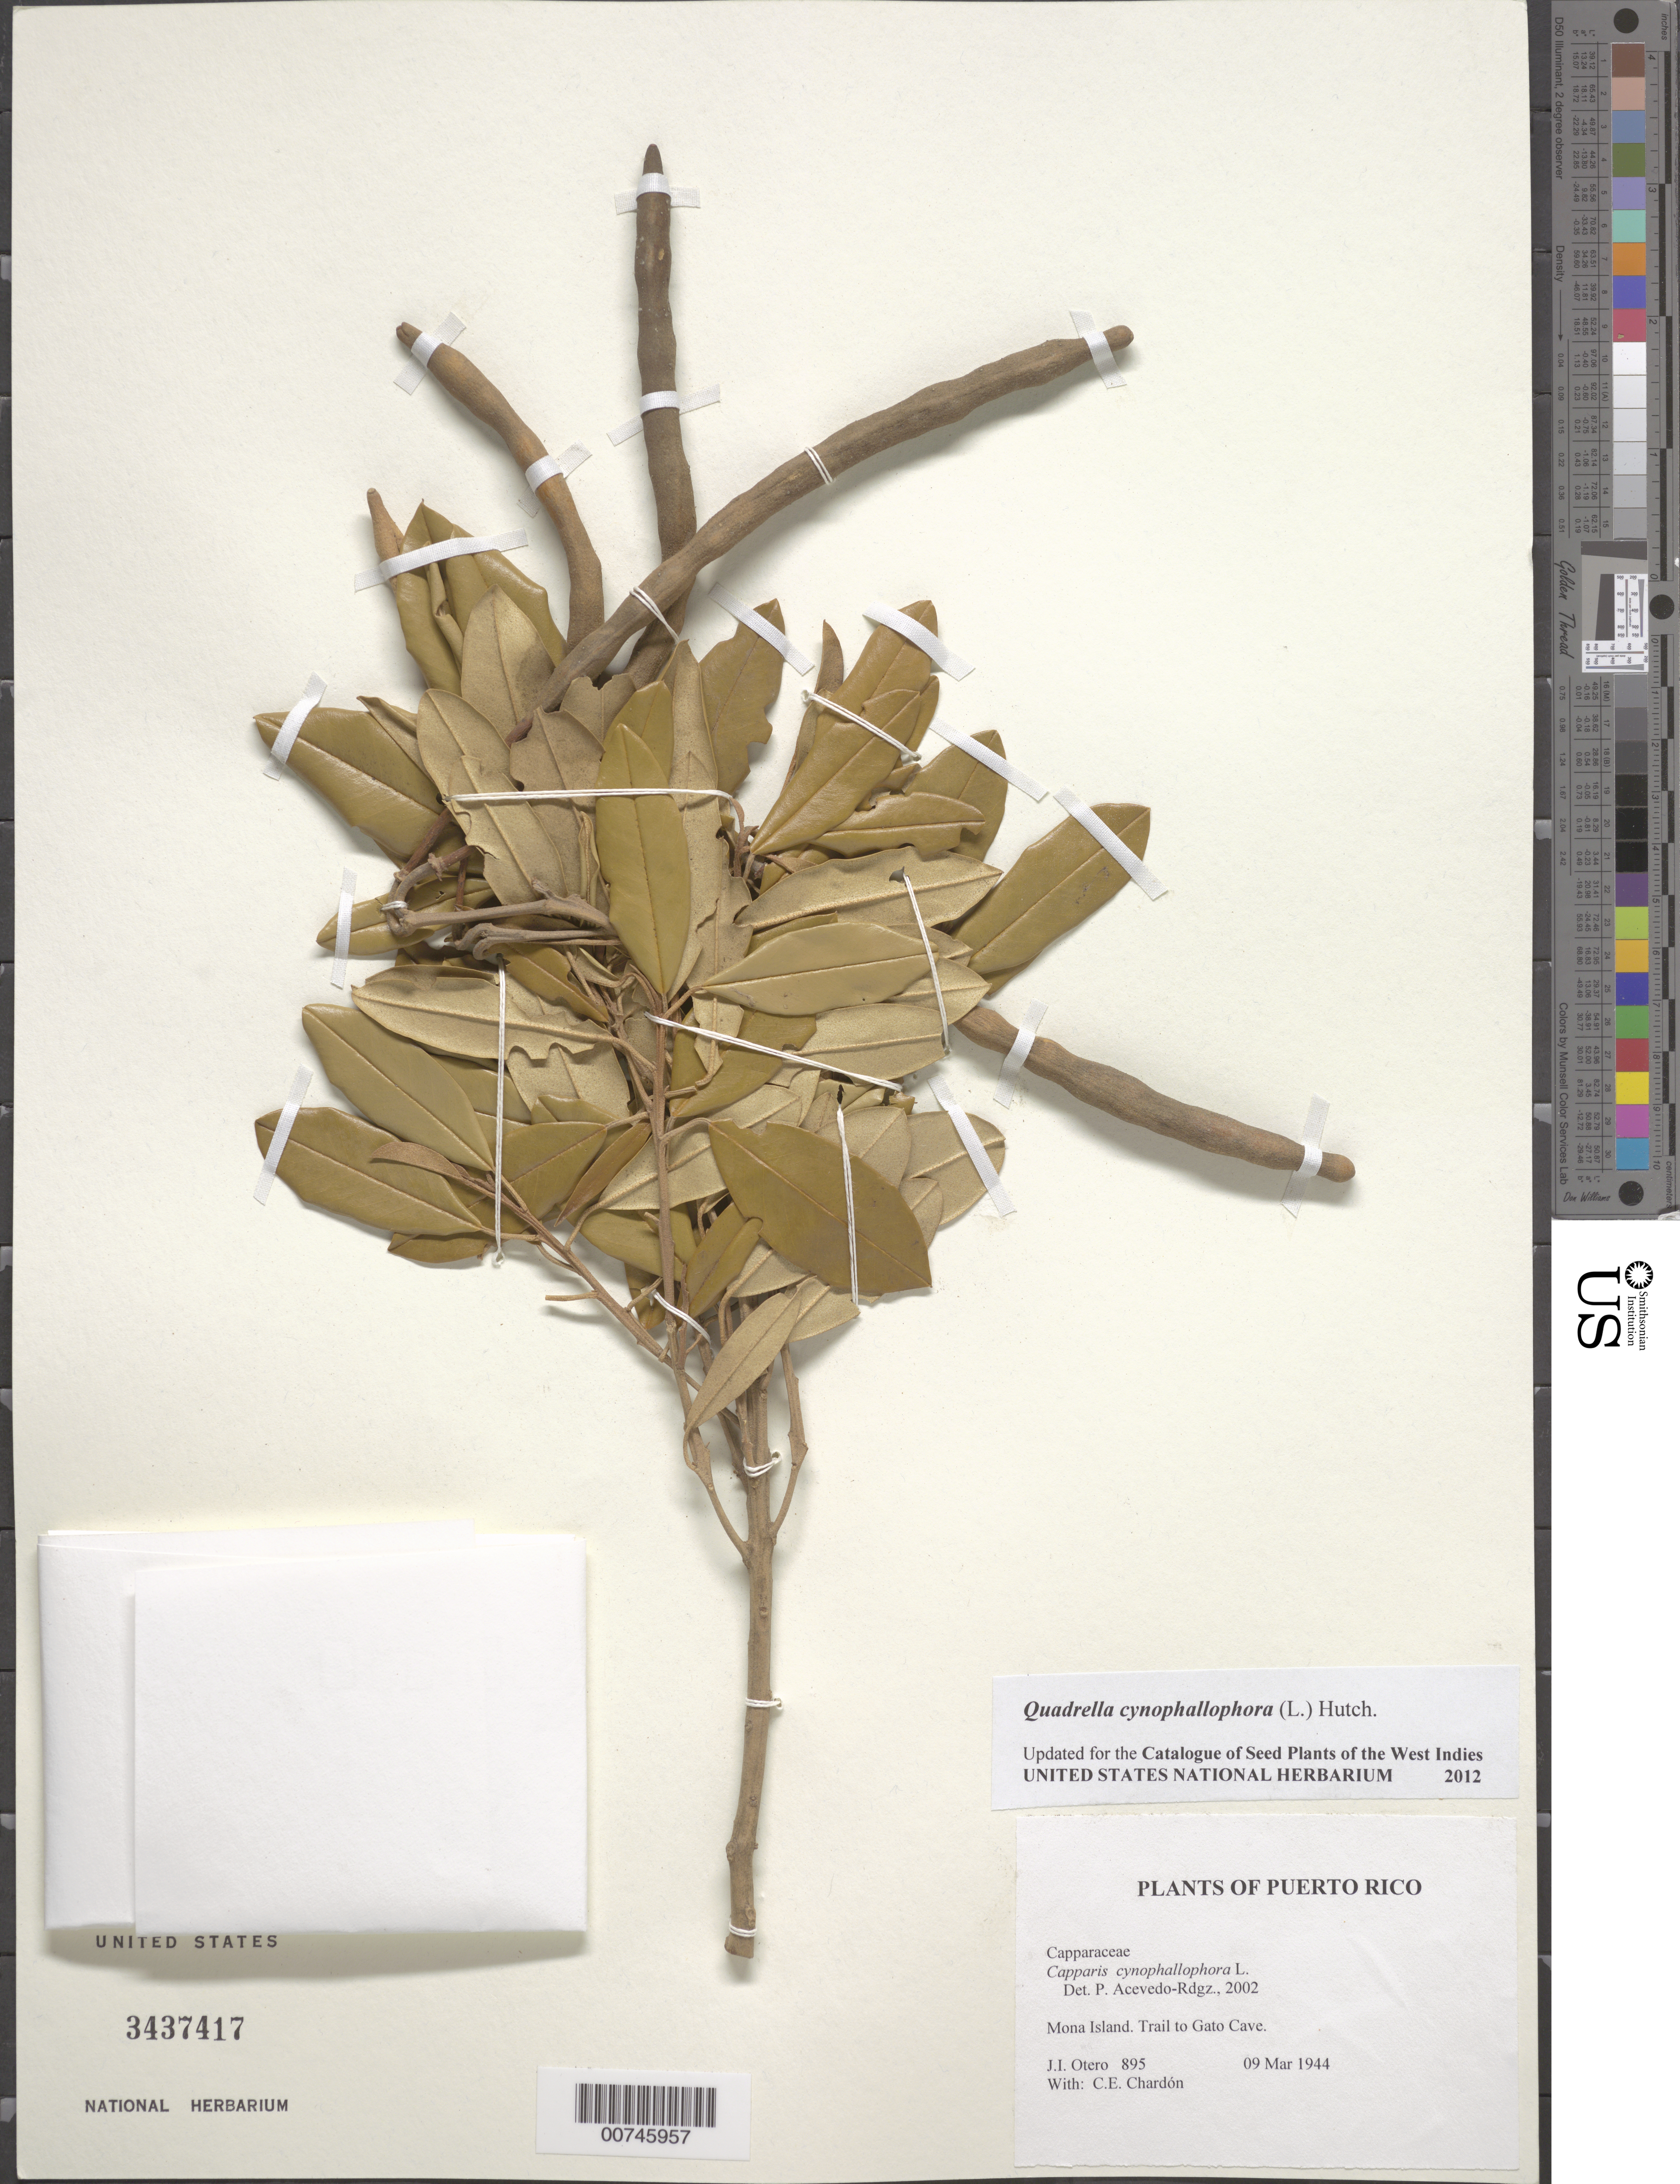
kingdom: Plantae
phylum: Tracheophyta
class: Magnoliopsida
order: Brassicales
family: Capparaceae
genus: Quadrella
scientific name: Quadrella cynophallophora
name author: (L.) Hutch.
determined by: Acevedo-Rodríguez, P., (BOT), Smithsonian Institution - National Museum of Natural History (UNITED STATES)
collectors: J. Otero & C. E. Chardón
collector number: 895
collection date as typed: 09 Mar 1944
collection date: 1944-03-09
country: Puerto Rico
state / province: Mayaguëz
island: Mona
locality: Mona Island. Trail to Gato Cave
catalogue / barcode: US 3437417